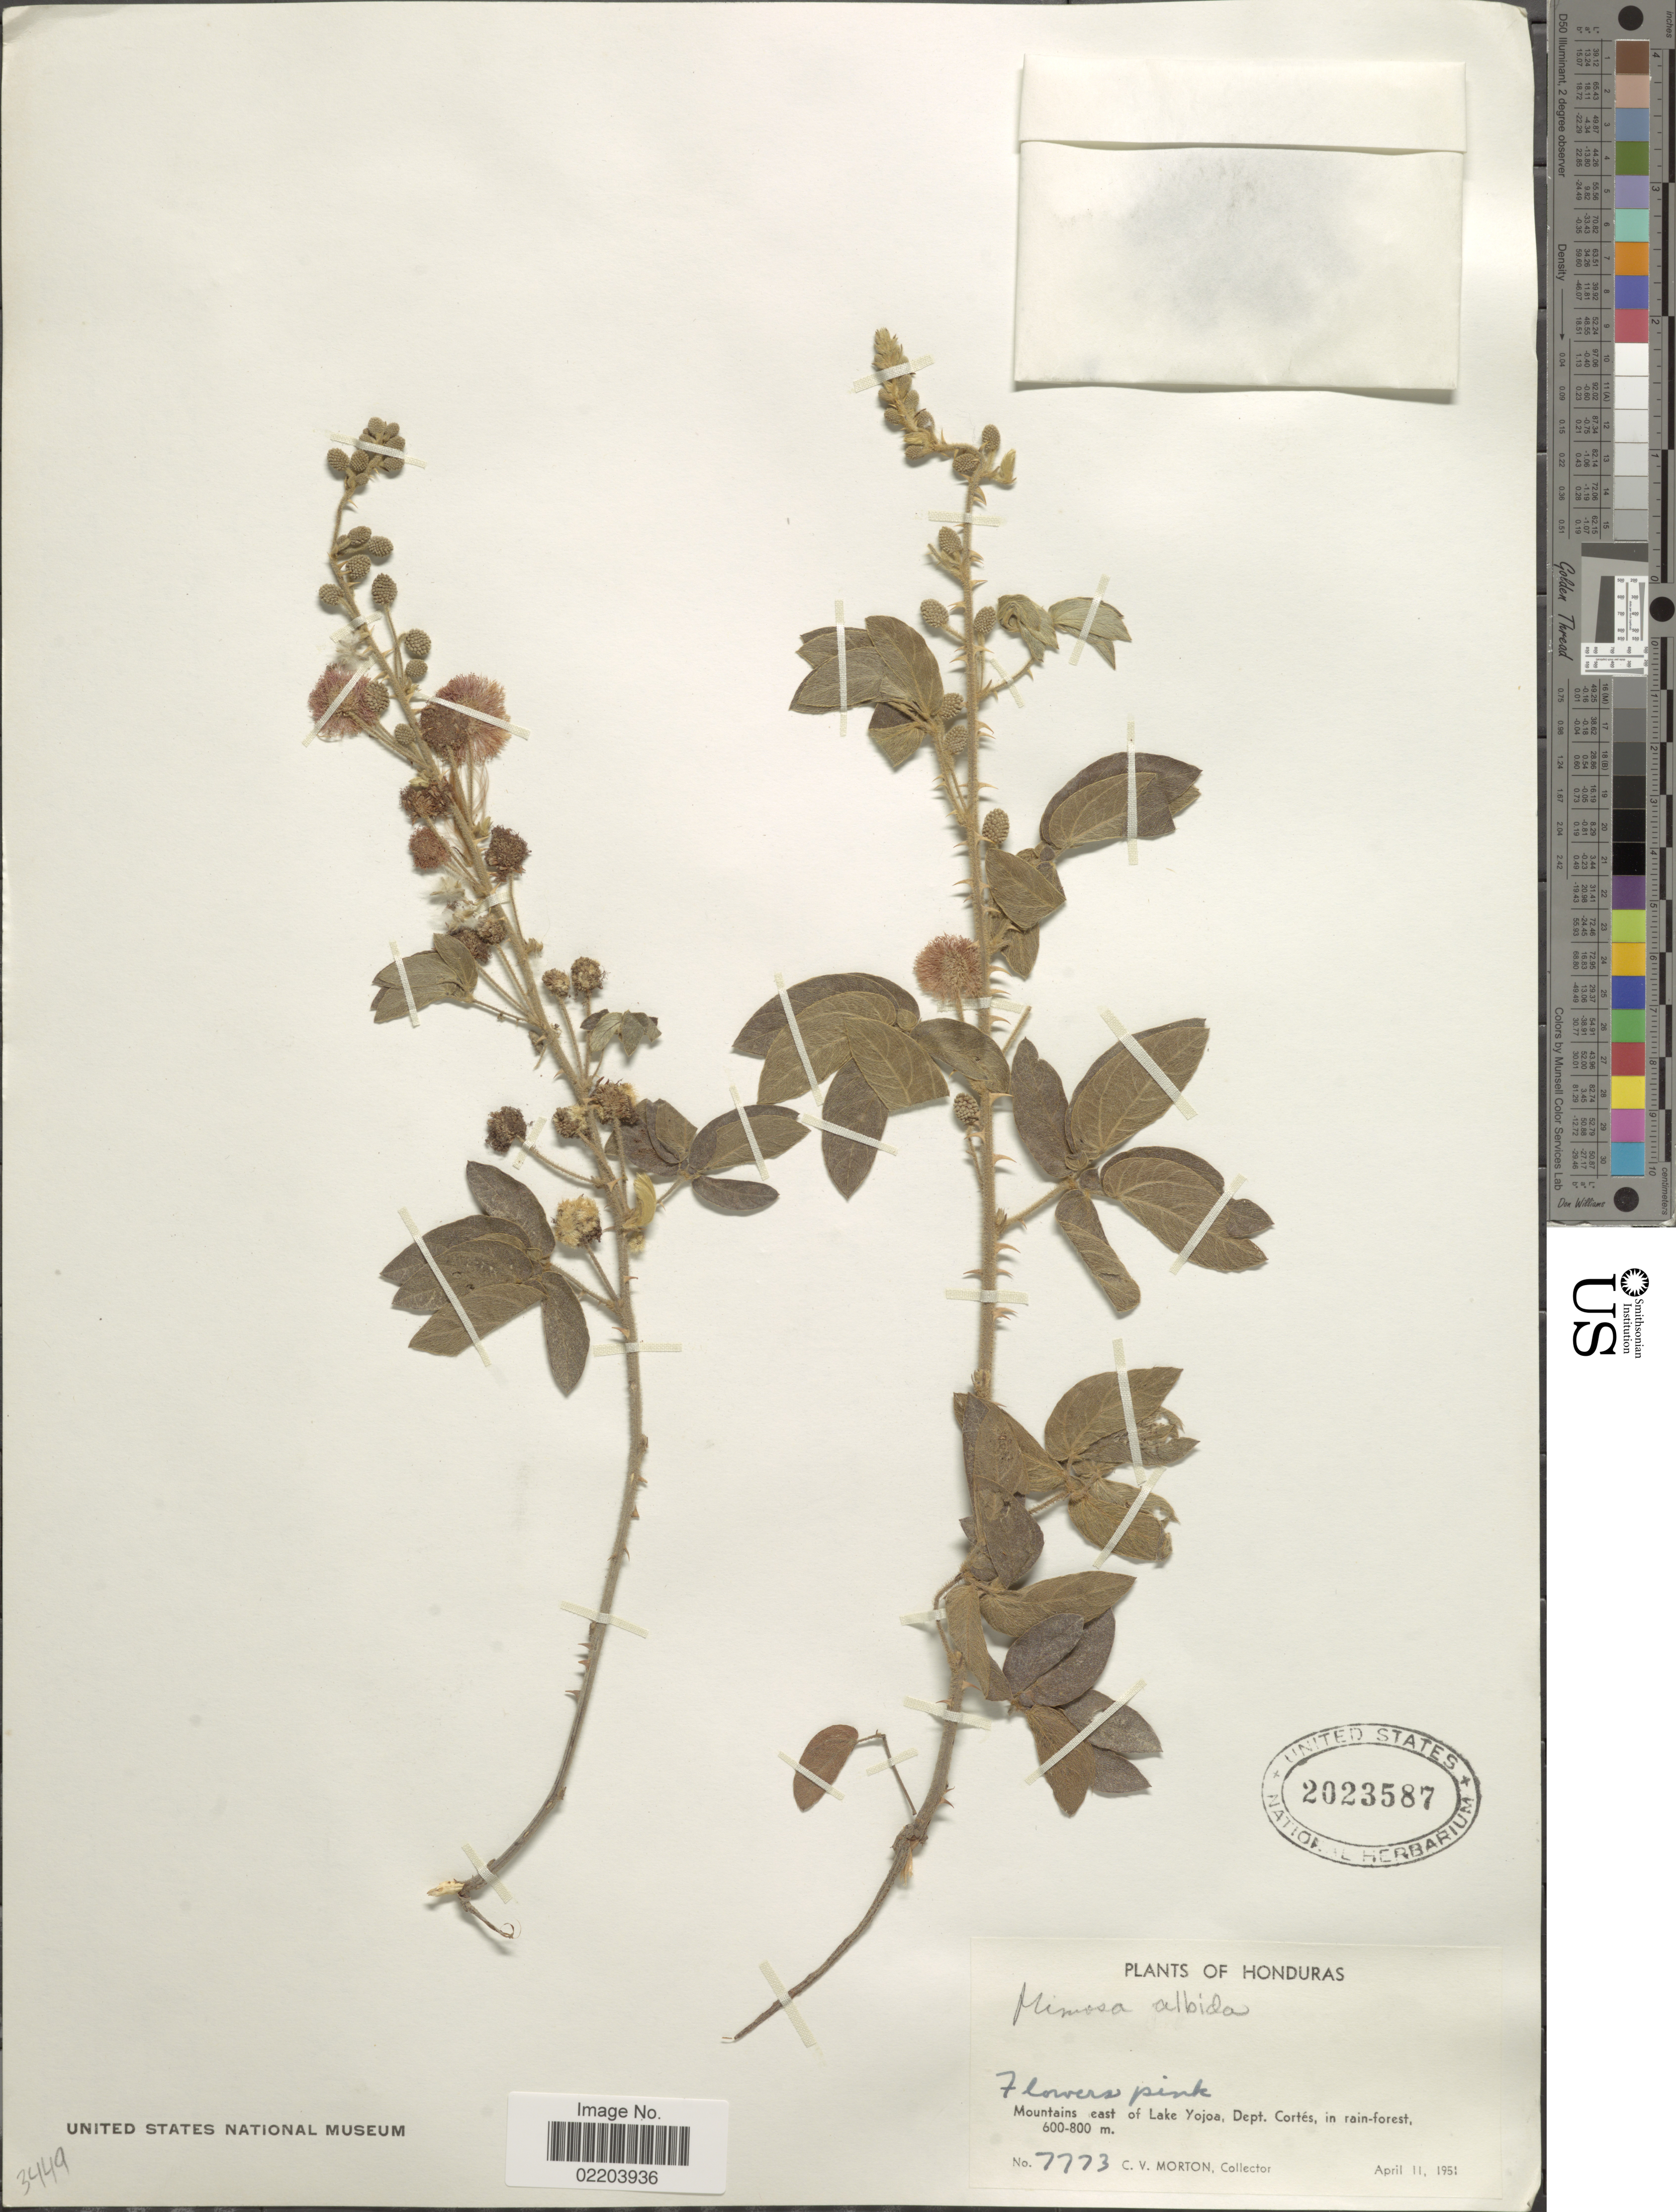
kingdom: Plantae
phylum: Tracheophyta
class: Magnoliopsida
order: Fabales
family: Fabaceae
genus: Mimosa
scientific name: Mimosa albida var. strigosa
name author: (Willd.) B.L. Rob.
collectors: C. V. Morton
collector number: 7773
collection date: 1951-04-11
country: Honduras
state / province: Cortés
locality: Mountains east of Lake Yojoa, Dept. Cortés, in rain-forest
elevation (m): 600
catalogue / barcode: US 2023587